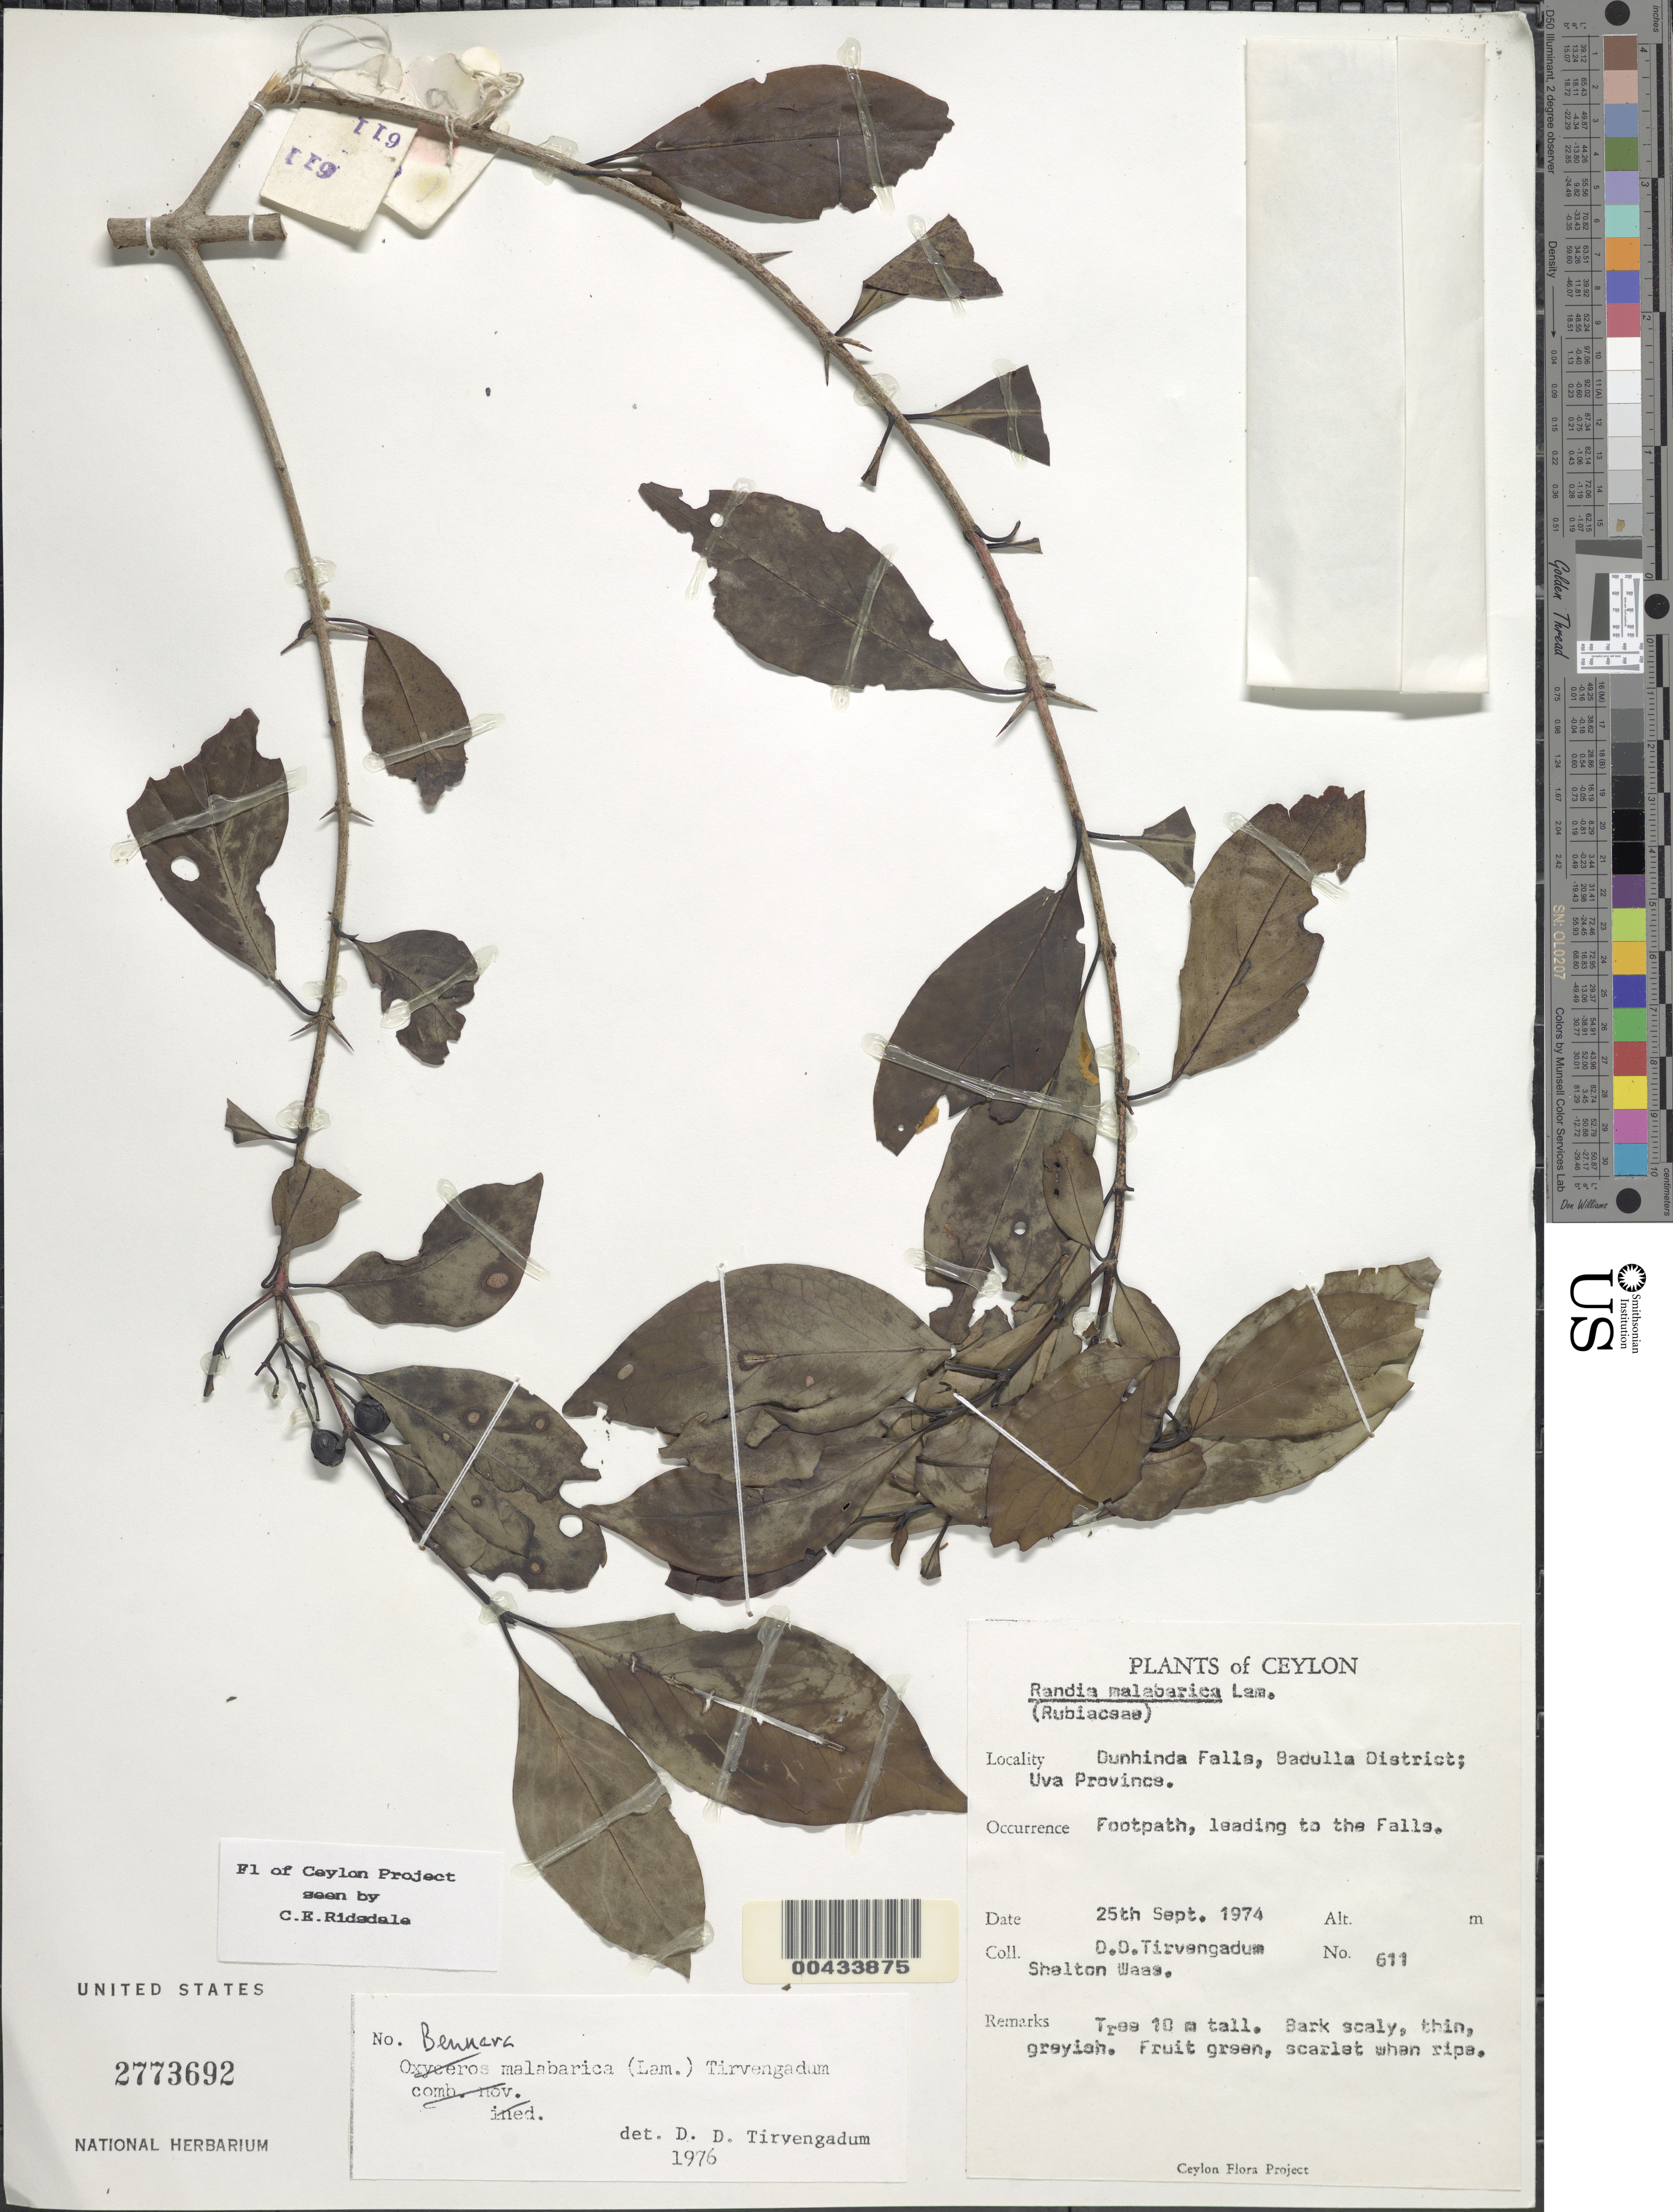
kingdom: Plantae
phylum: Tracheophyta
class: Magnoliopsida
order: Gentianales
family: Rubiaceae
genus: Benkara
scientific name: Benkara malabarica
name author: (Lam.) Tirveng.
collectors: D. Tirvengadum & S. Waas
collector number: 611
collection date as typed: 25 Sep 1974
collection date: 1974-09-25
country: Sri Lanka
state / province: Uva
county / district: Badulla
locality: Dunhinda Falls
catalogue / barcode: US 2773692